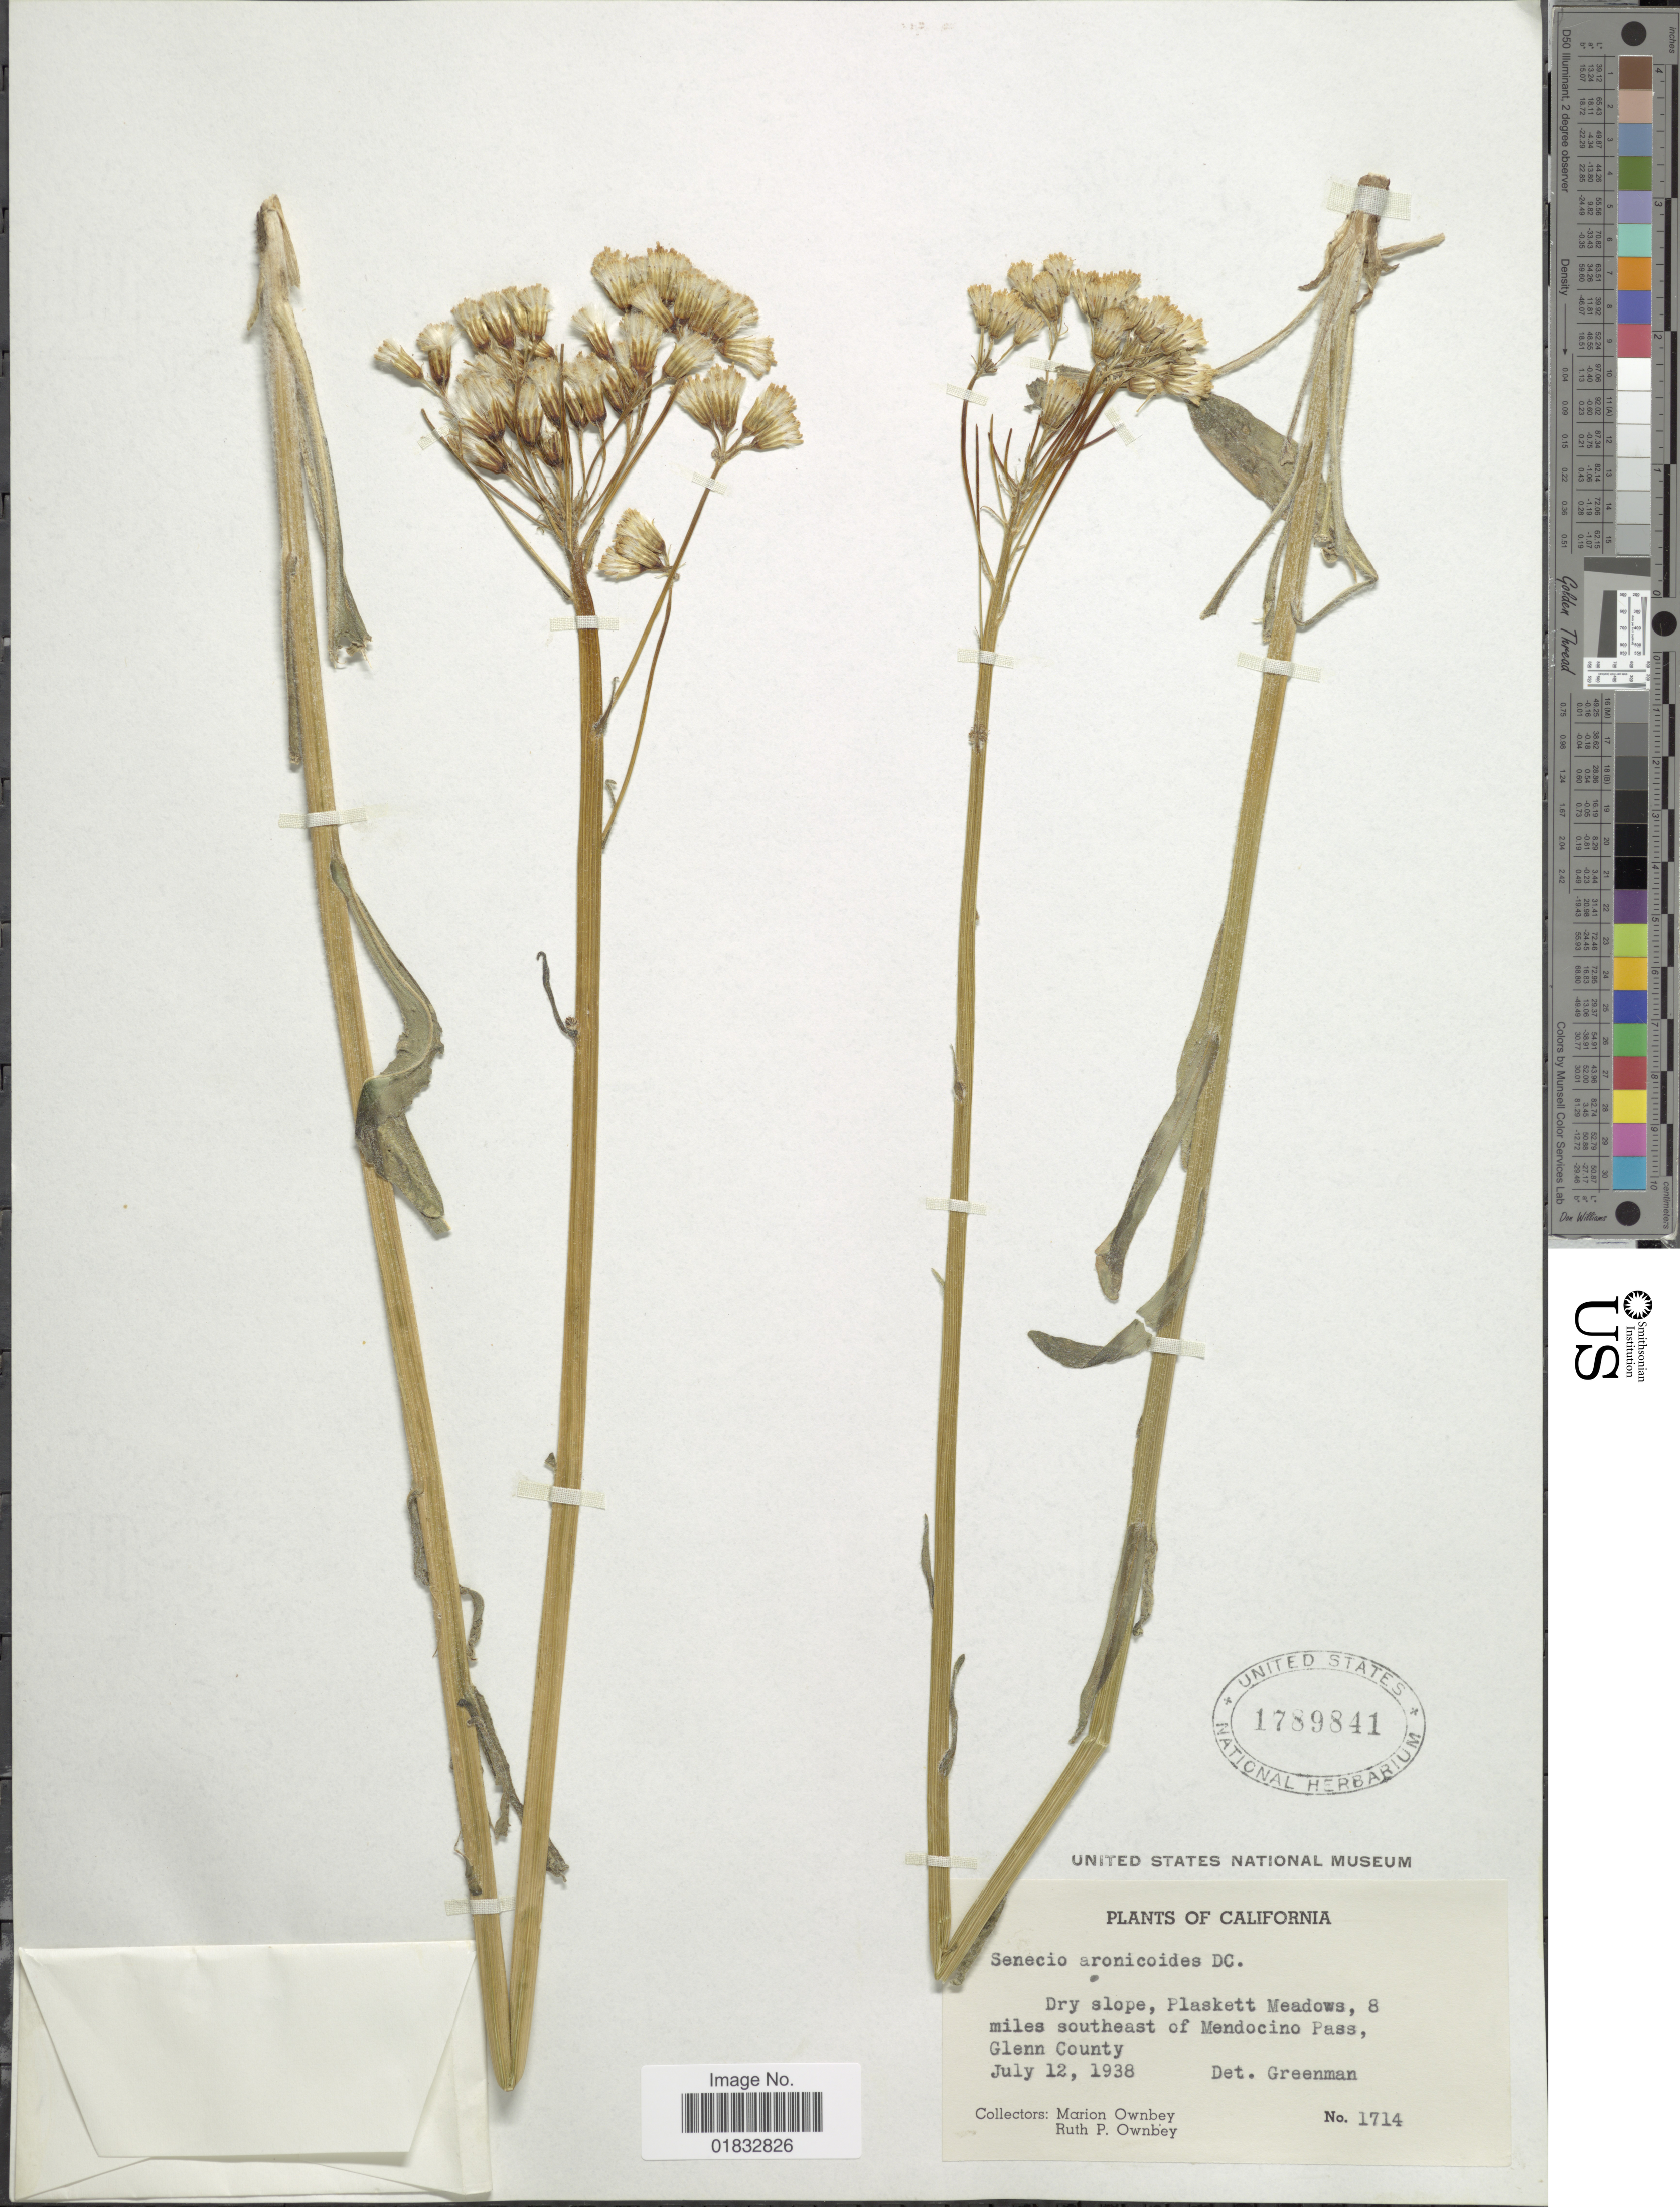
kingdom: Plantae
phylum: Tracheophyta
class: Magnoliopsida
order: Asterales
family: Asteraceae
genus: Senecio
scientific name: Senecio aronicoides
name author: DC.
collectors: F. M. Ownbey & R. Ownbey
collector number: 1714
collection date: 1938-07-12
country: United States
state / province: California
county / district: Glenn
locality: Dry slope, Plaskett Meadows, 8 miles southeast of Mendocino Pass, Glenn County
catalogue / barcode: US 1789841